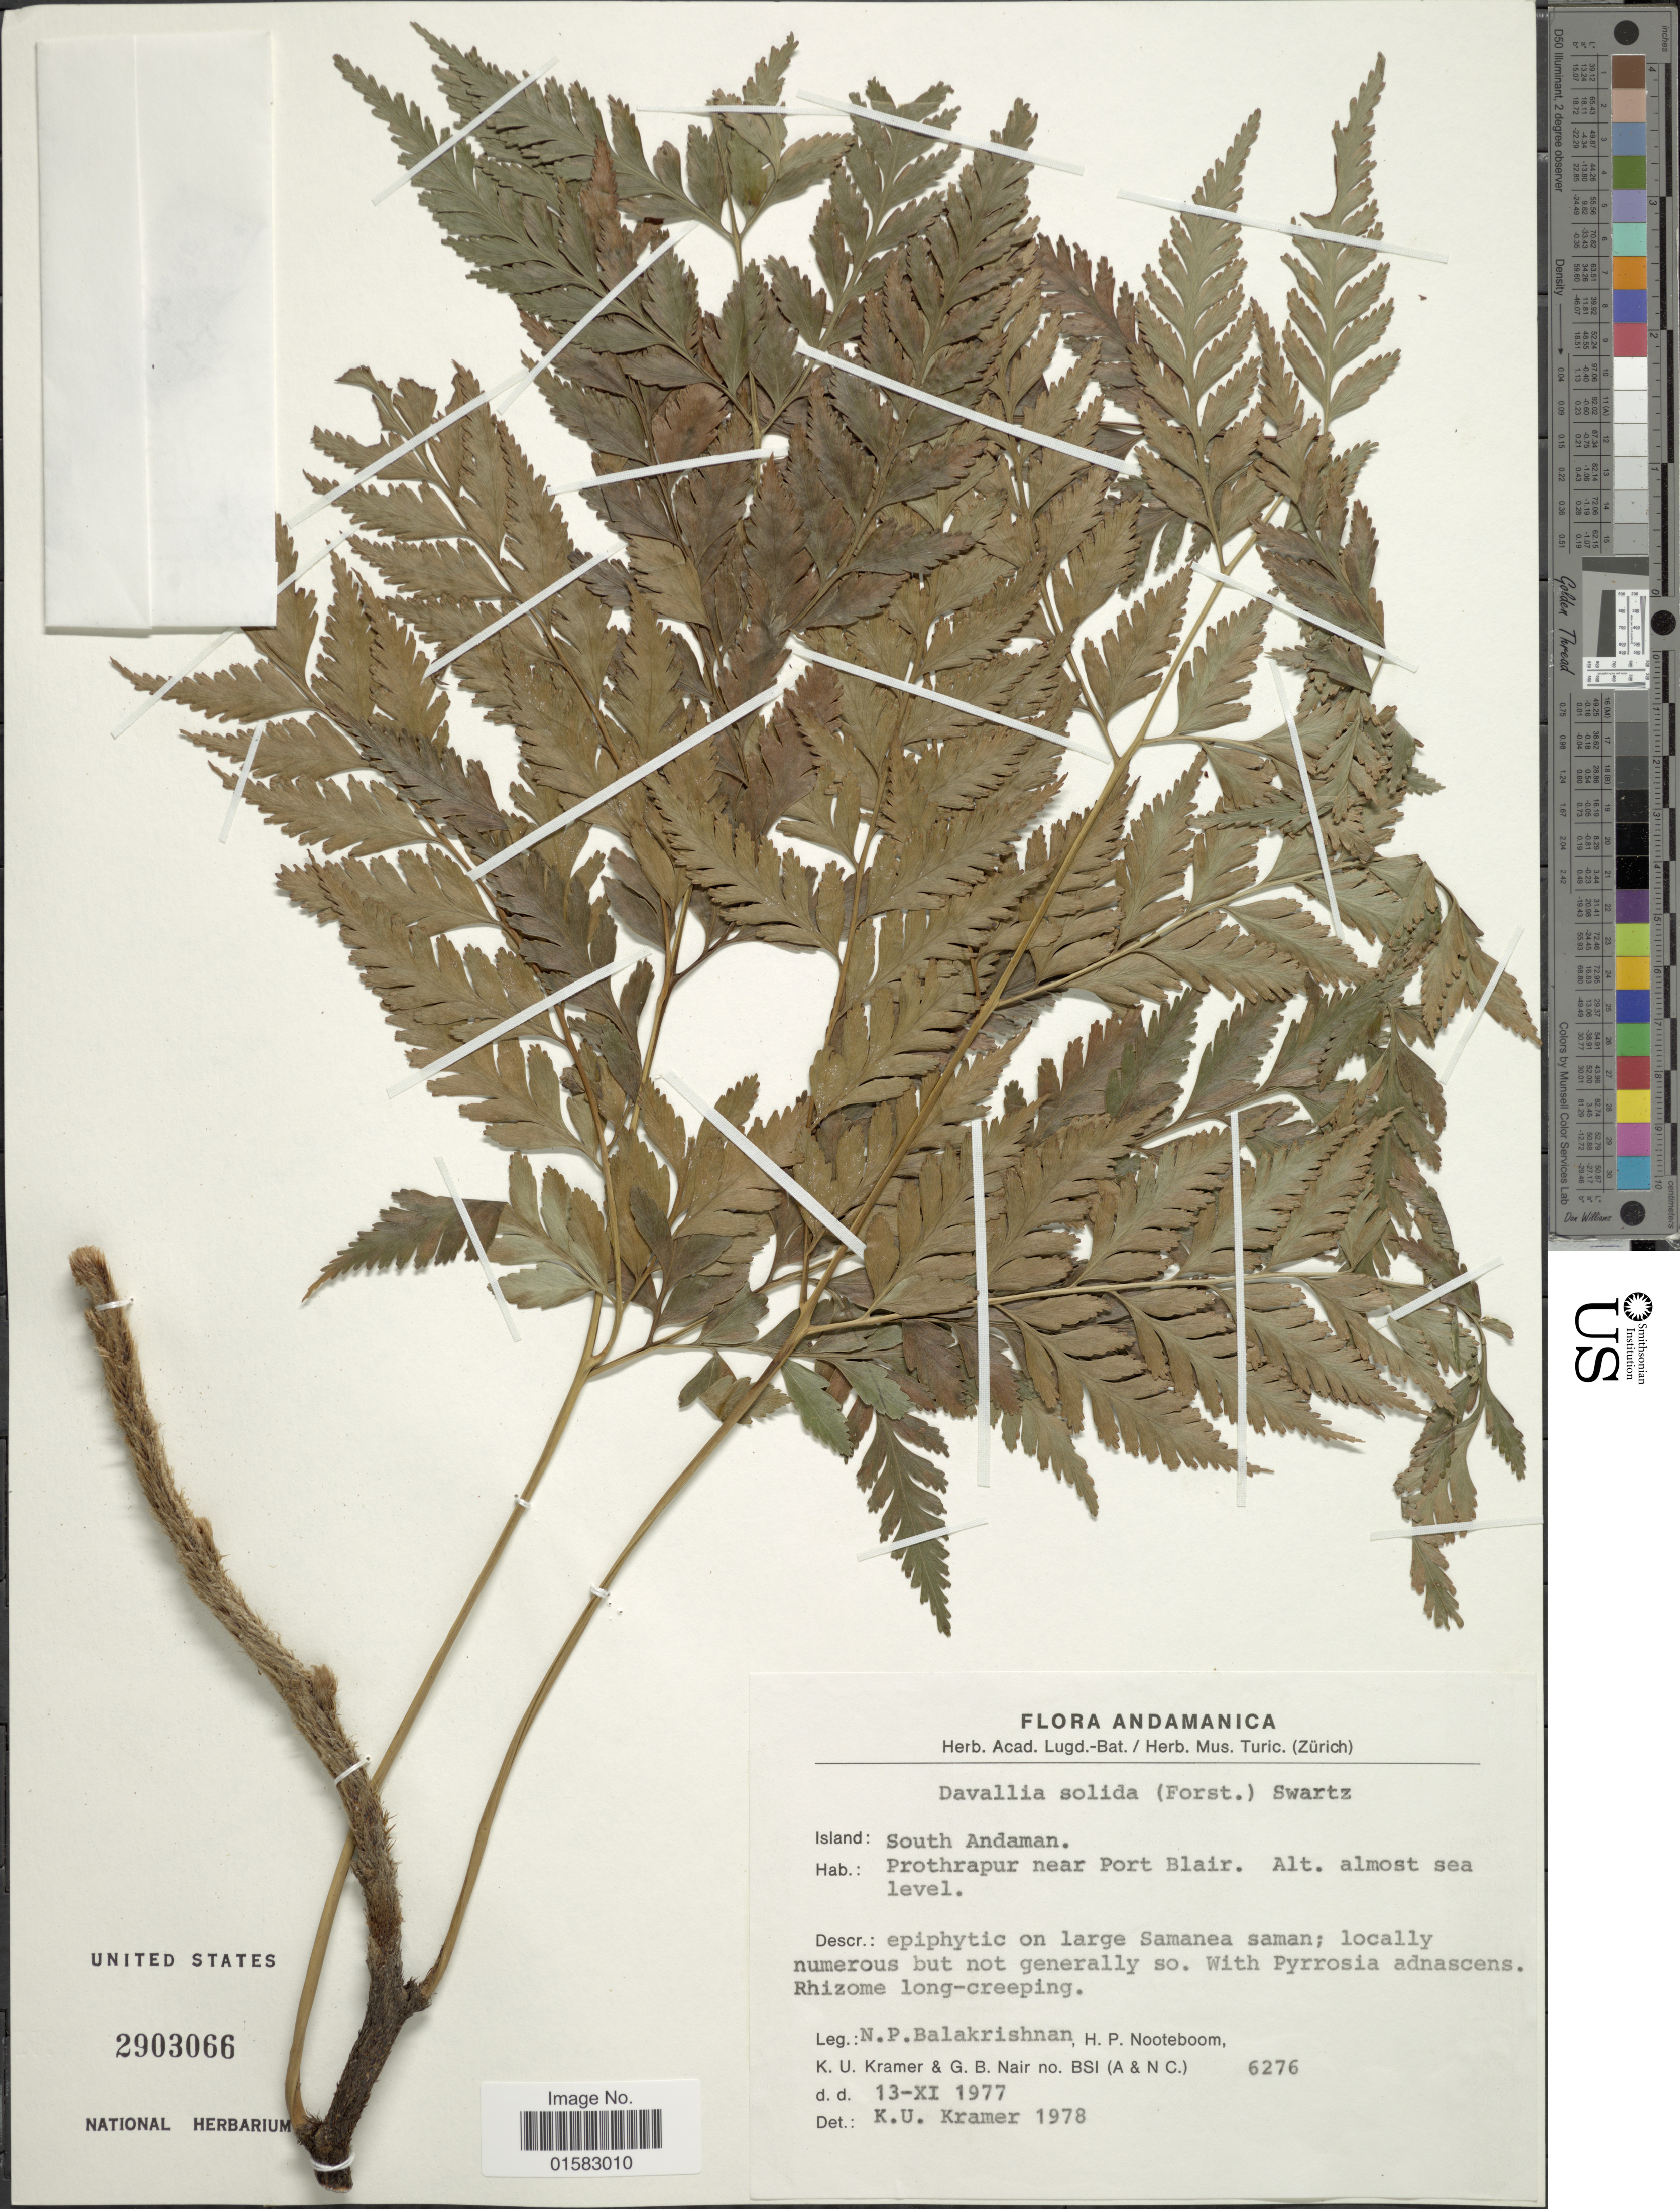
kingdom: Plantae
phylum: Tracheophyta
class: Polypodiopsida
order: Polypodiales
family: Davalliaceae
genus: Davallia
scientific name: Davallia solida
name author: (G. Forst.) Sw.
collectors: N. Balakrishnan, H. P. Nooteboom, K. U. Kramer, G. Nair & B. S. I.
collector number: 6276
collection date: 1977-11-13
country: India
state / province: Andaman and Nicobar Islands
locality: Prothrapur near Port Blair, South Andaman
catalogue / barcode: US 2903066